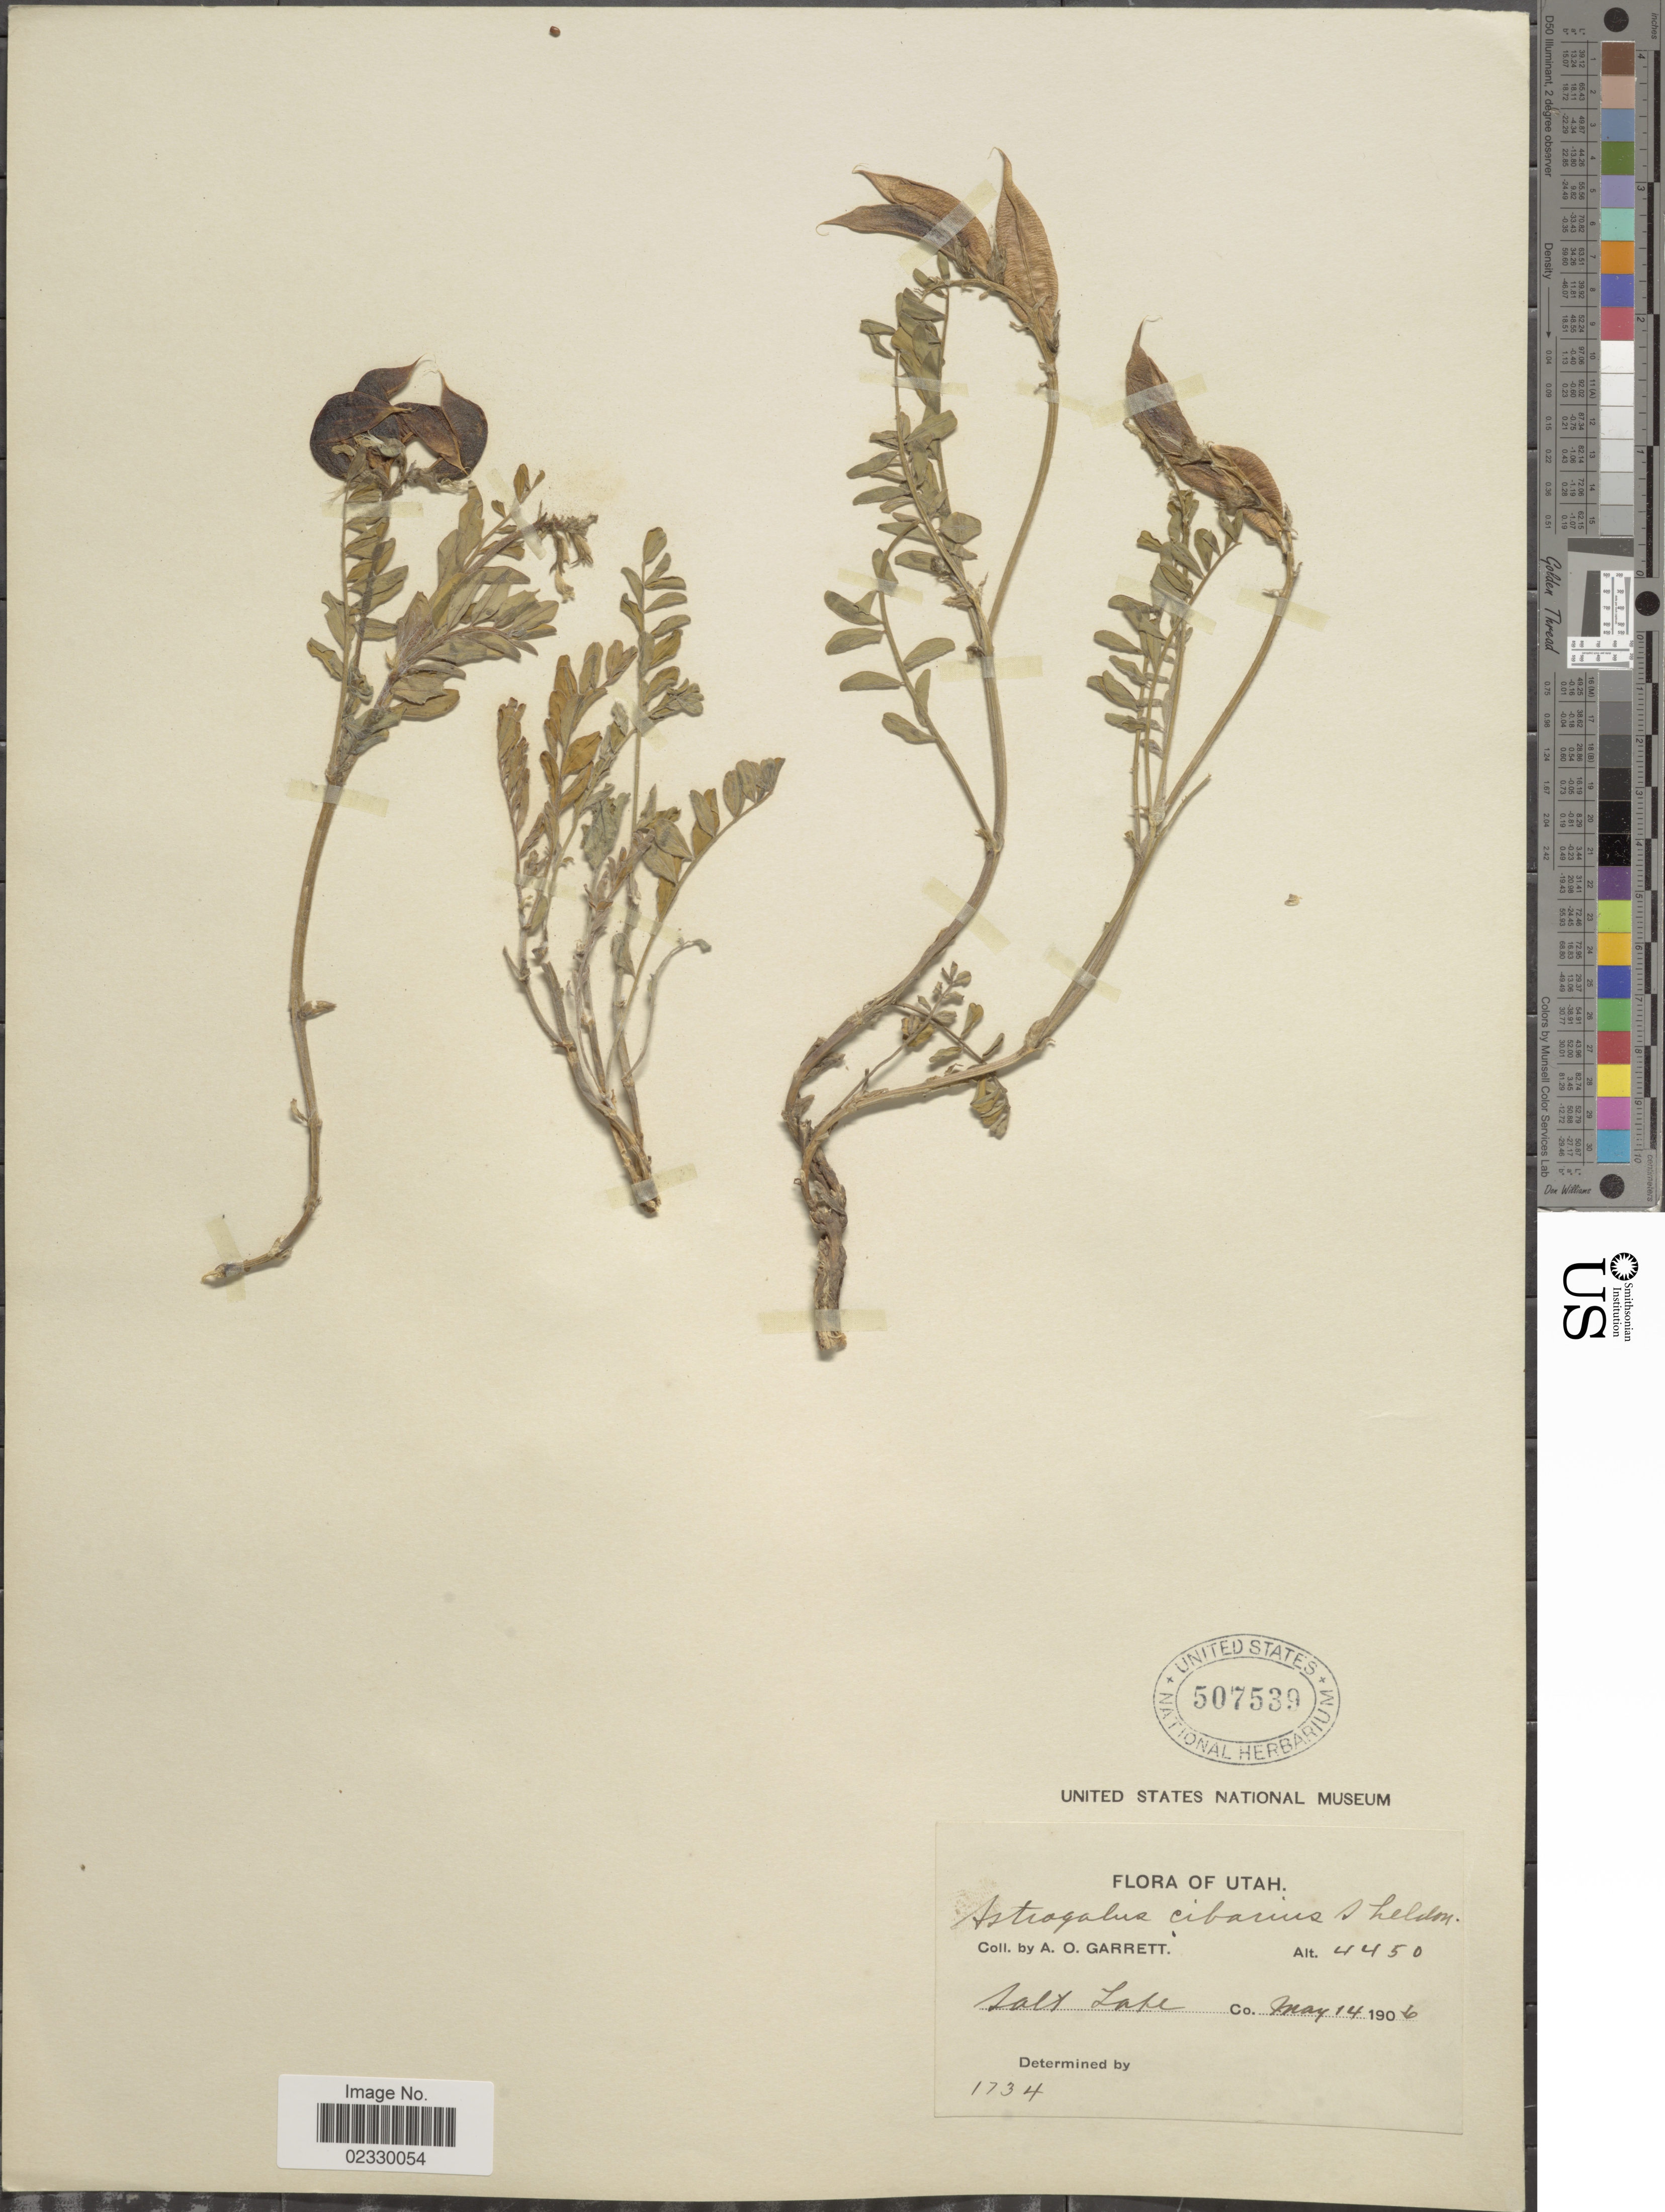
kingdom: Plantae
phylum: Tracheophyta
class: Magnoliopsida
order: Fabales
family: Fabaceae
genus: Astragalus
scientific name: Astragalus cibarius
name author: E. Sheld.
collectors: A. O. Garrett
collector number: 1734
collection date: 1906-05-14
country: United States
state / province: Utah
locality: Salt Lake Co.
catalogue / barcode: US 507539